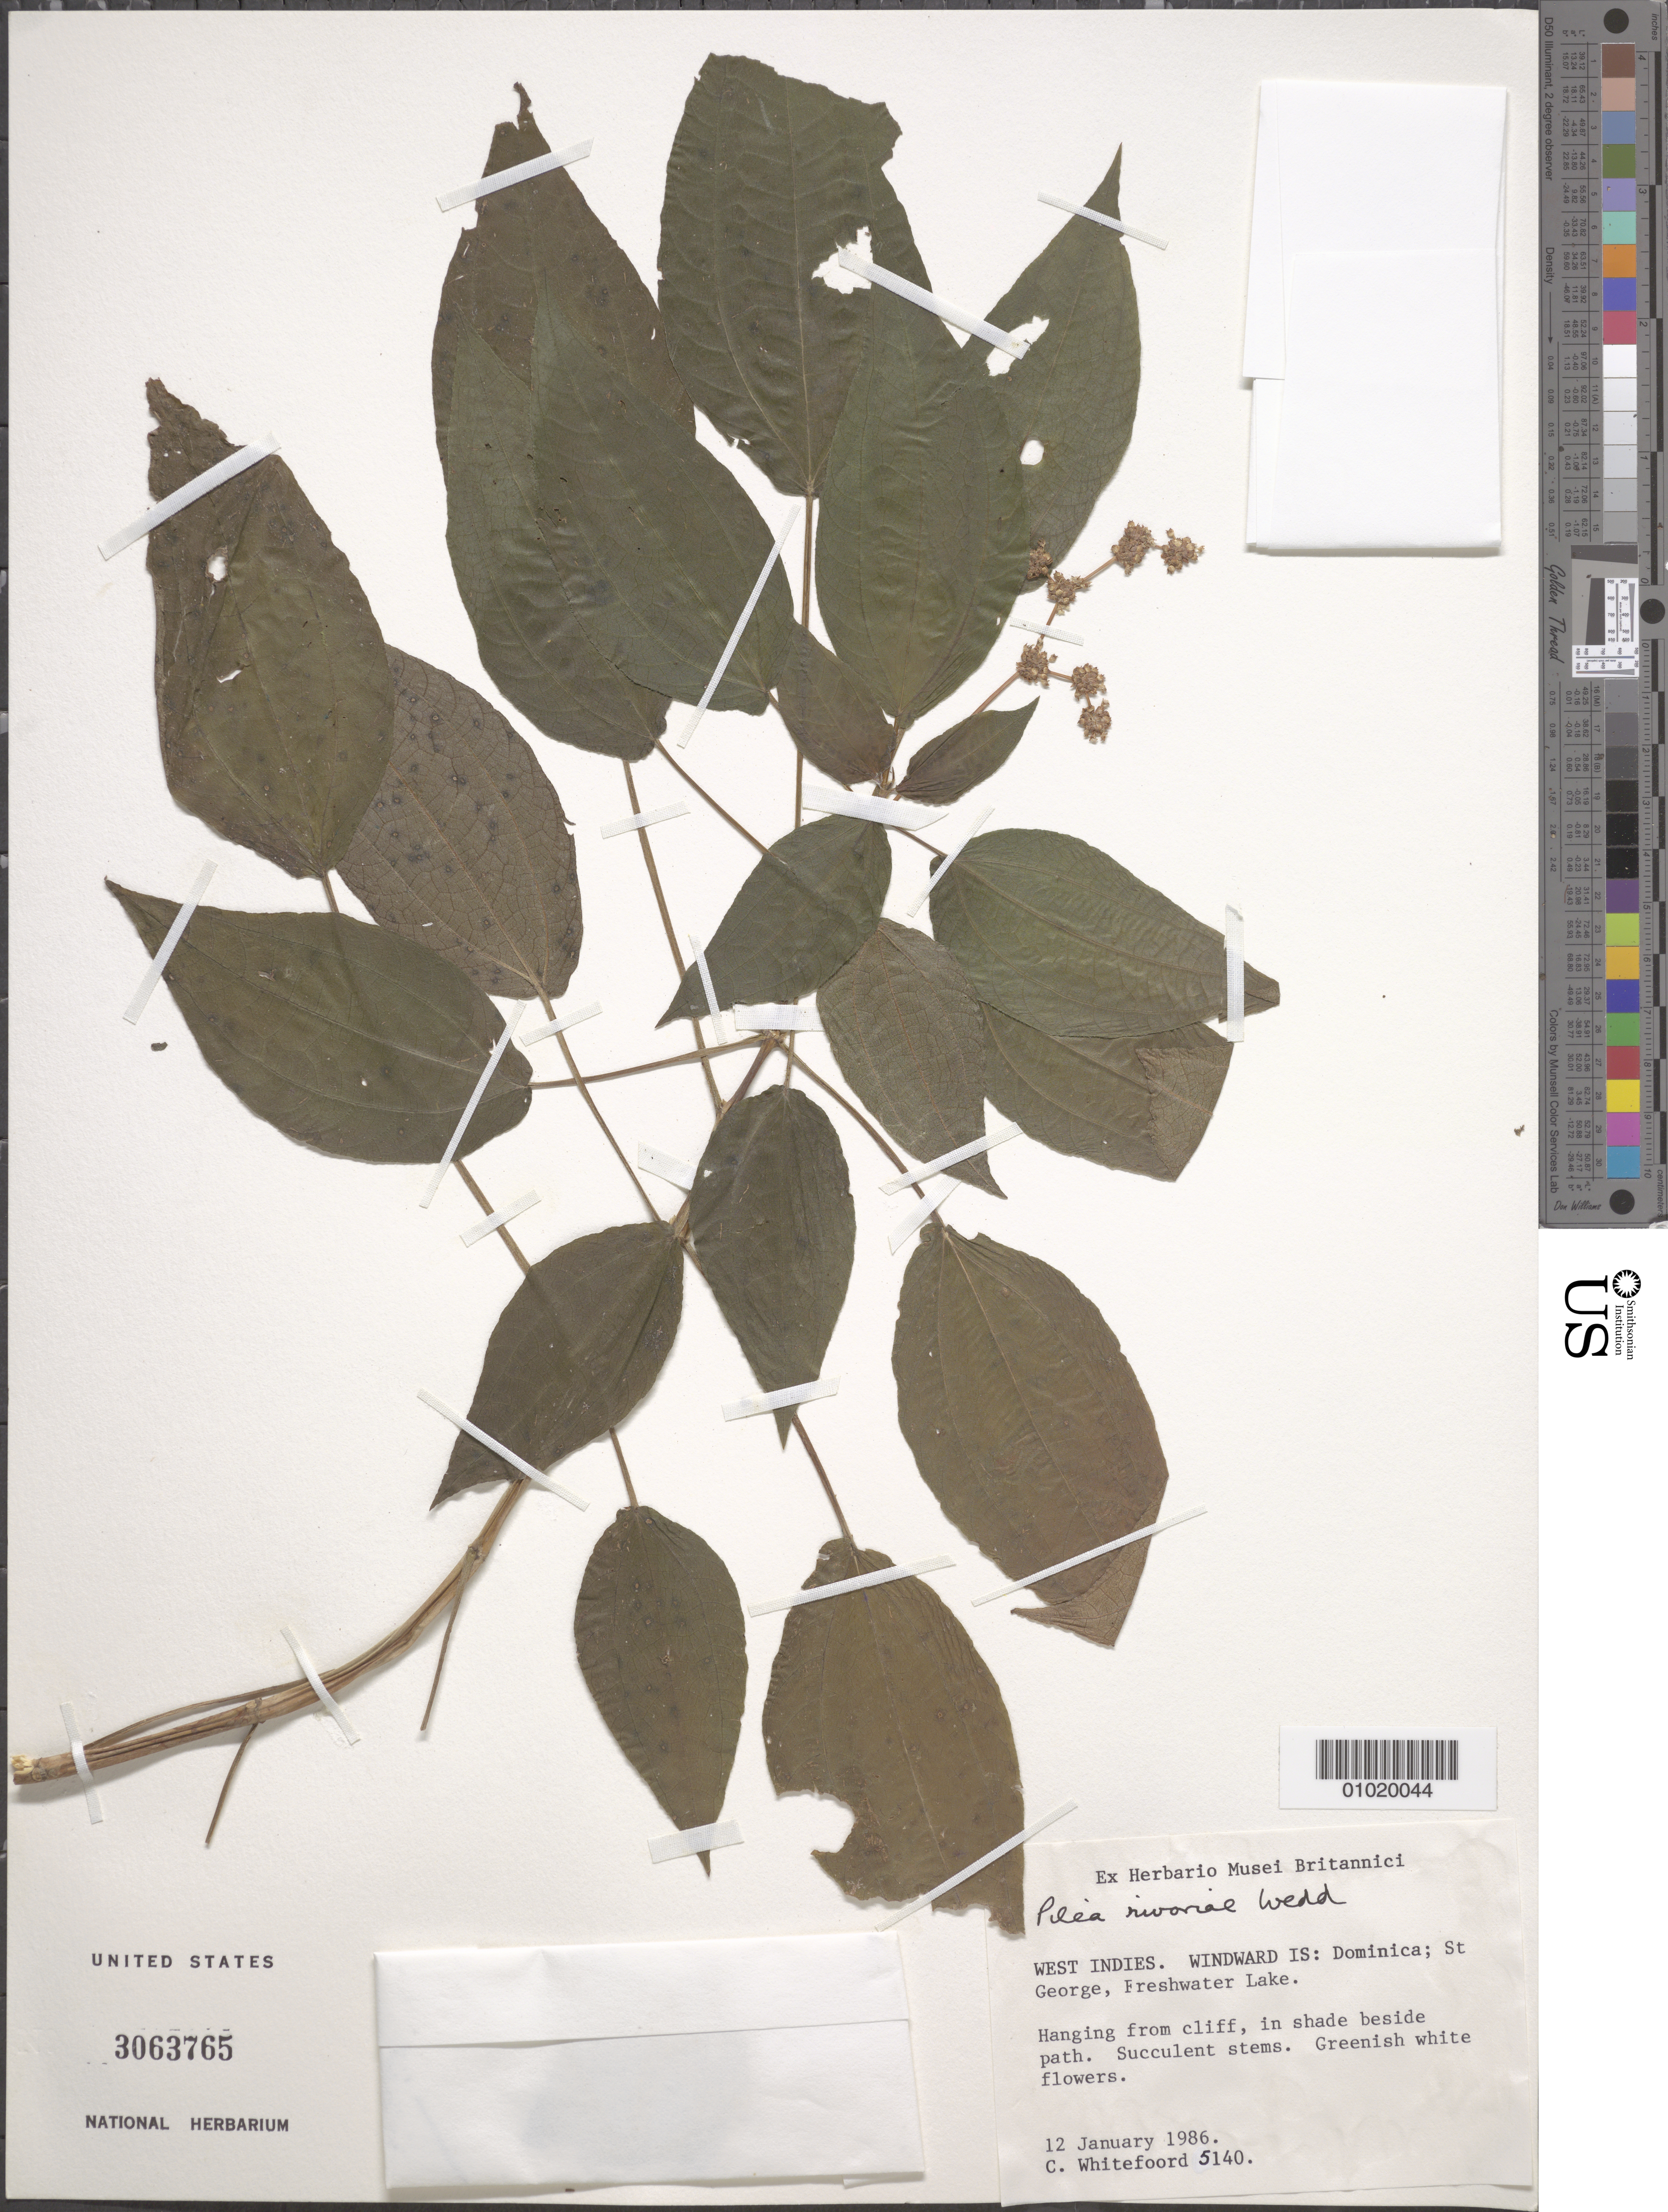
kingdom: Plantae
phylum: Tracheophyta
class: Magnoliopsida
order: Rosales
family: Urticaceae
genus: Pilea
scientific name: Pilea rivoriae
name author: Wedd.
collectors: C. Whitefoord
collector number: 5140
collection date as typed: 12 Jan 1986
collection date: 1986-01-12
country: Dominica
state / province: St. George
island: Dominica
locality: West Indies. Windward IS: Dominca; St George, Freshawater Lake. Hanging from cliff, in shade beside path.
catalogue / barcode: US 3063765